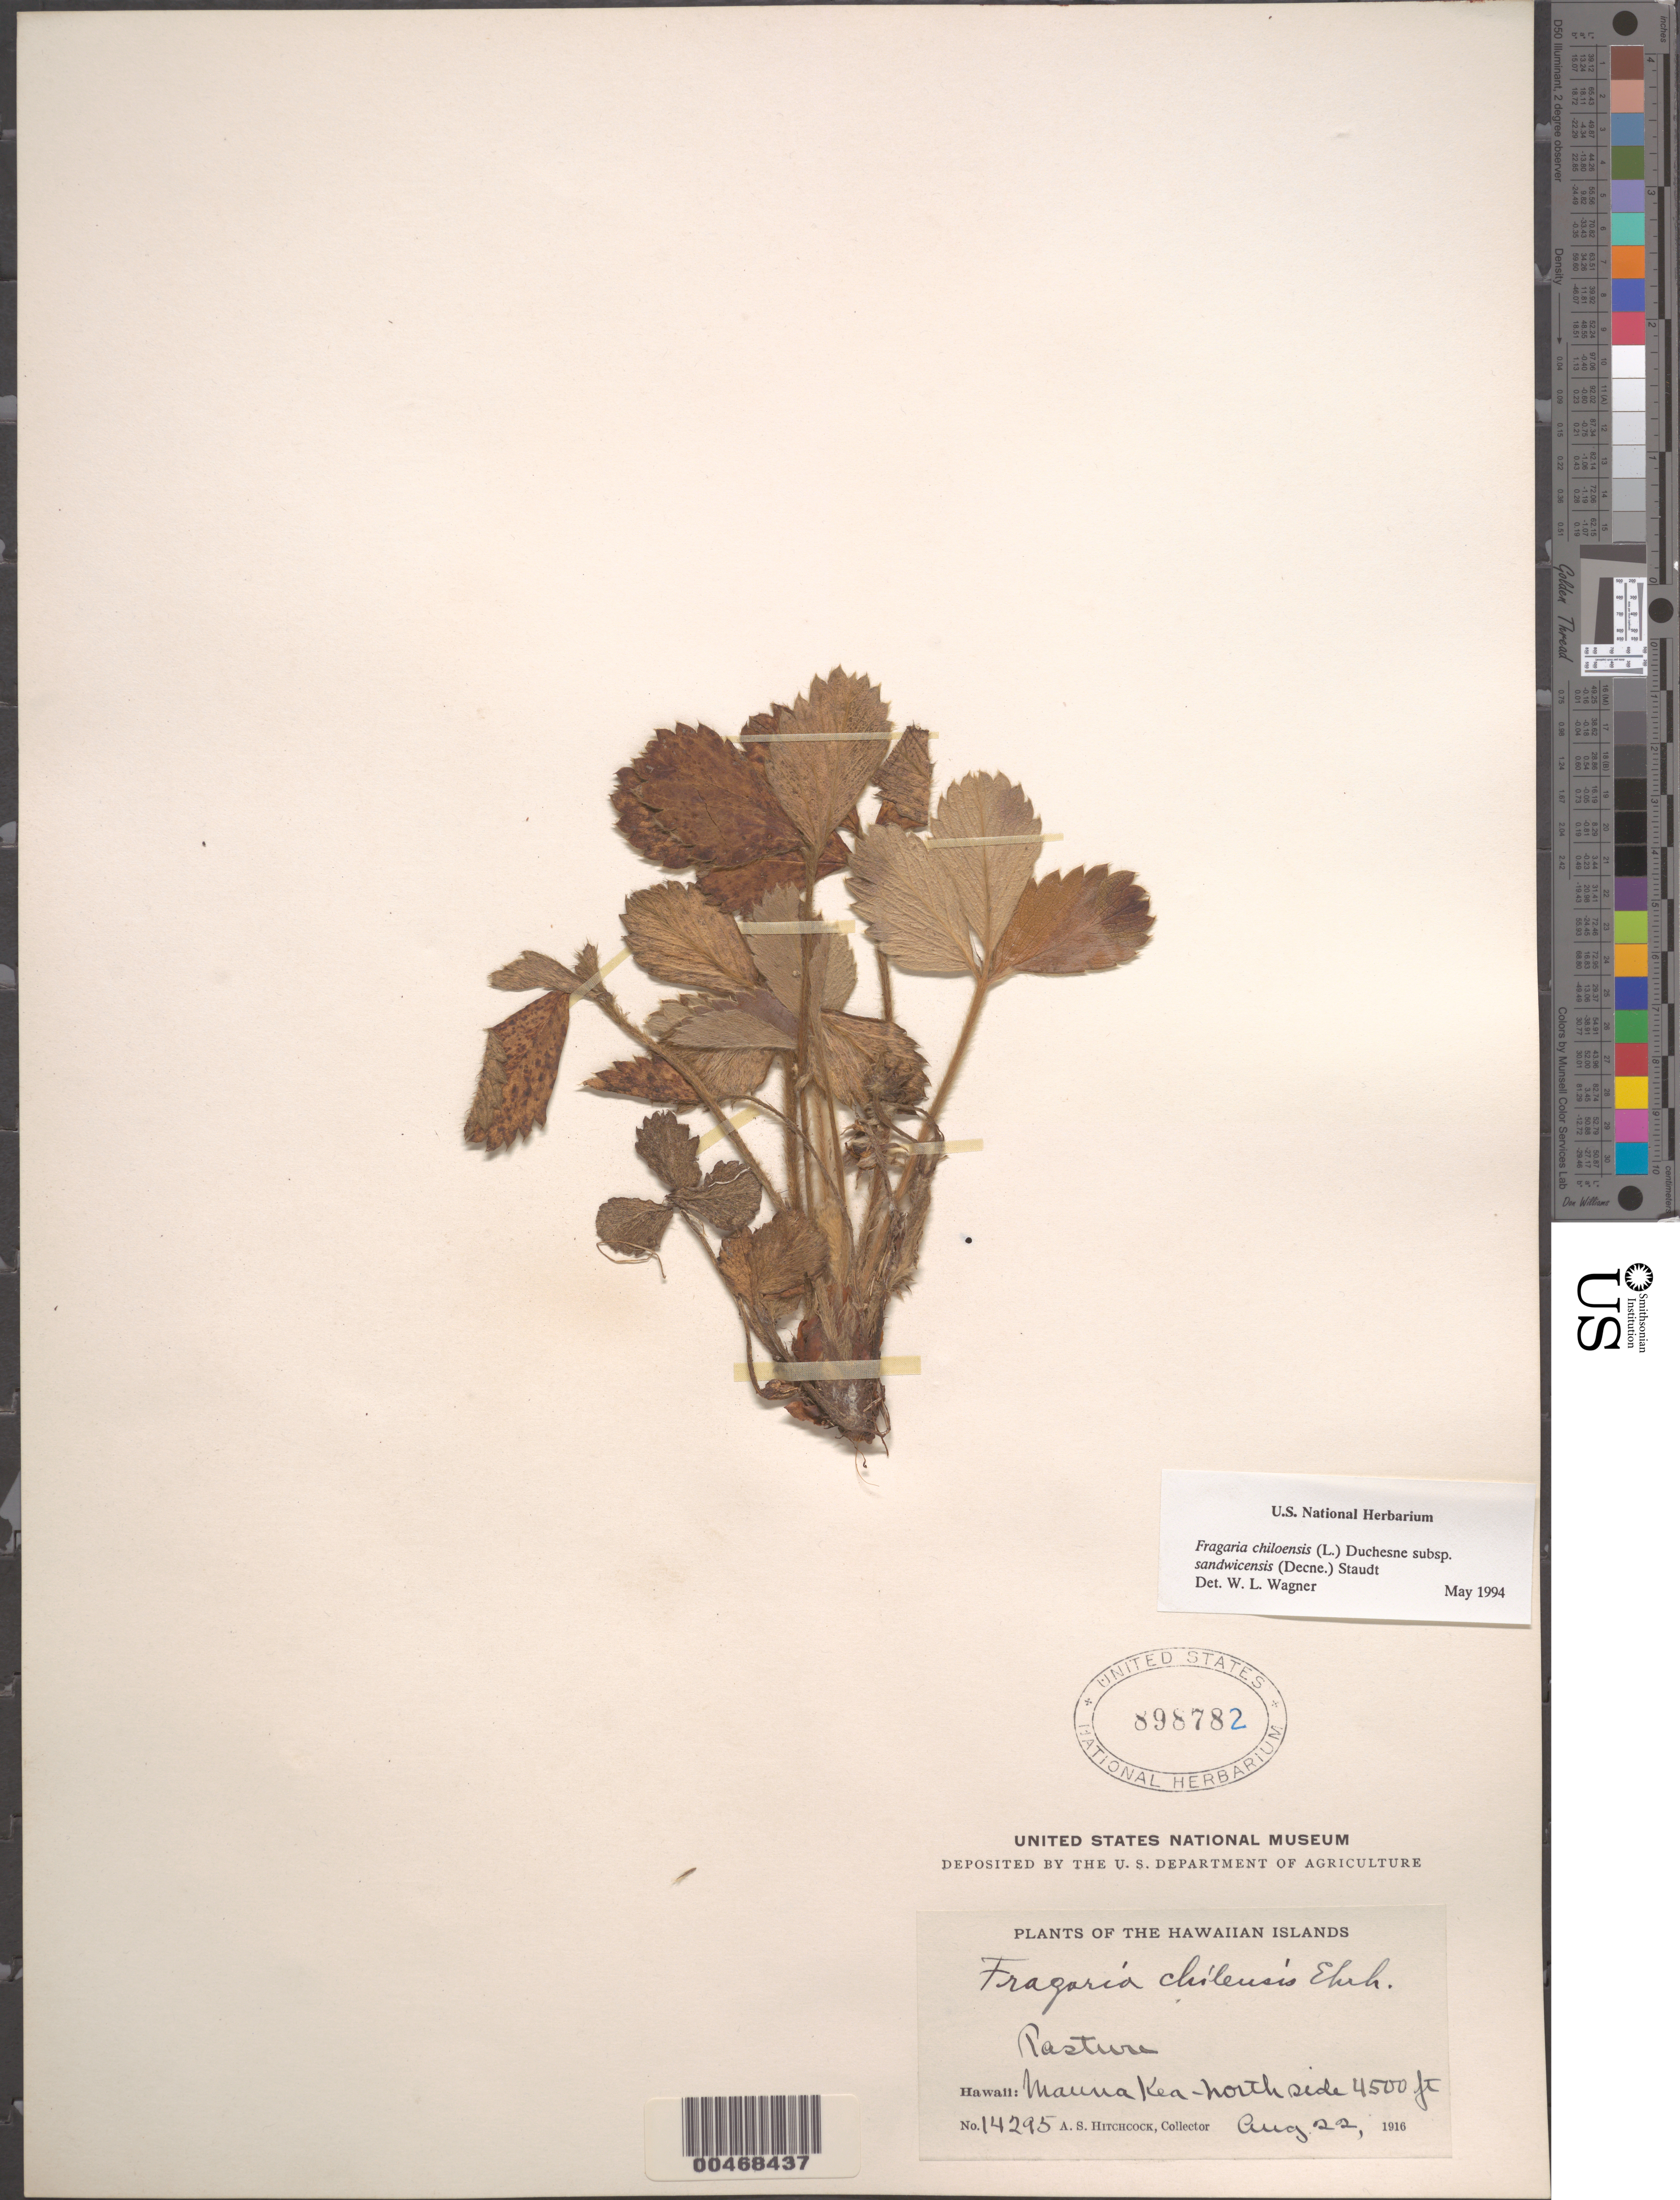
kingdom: Plantae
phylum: Tracheophyta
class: Magnoliopsida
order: Rosales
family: Rosaceae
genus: Fragaria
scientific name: Fragaria chiloensis subsp. sandwicensis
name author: (Decne.) Staudt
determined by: Wagner, W. L., (BOT), Smithsonian Institution - National Museum of Natural History (UNITED STATES)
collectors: A. S. Hitchcock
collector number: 14295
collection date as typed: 22 Aug 1916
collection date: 1916-08-22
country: United States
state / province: Hawaii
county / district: Hawaii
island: Hawaii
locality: Mauna Kea, N side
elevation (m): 1372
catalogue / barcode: US 898782